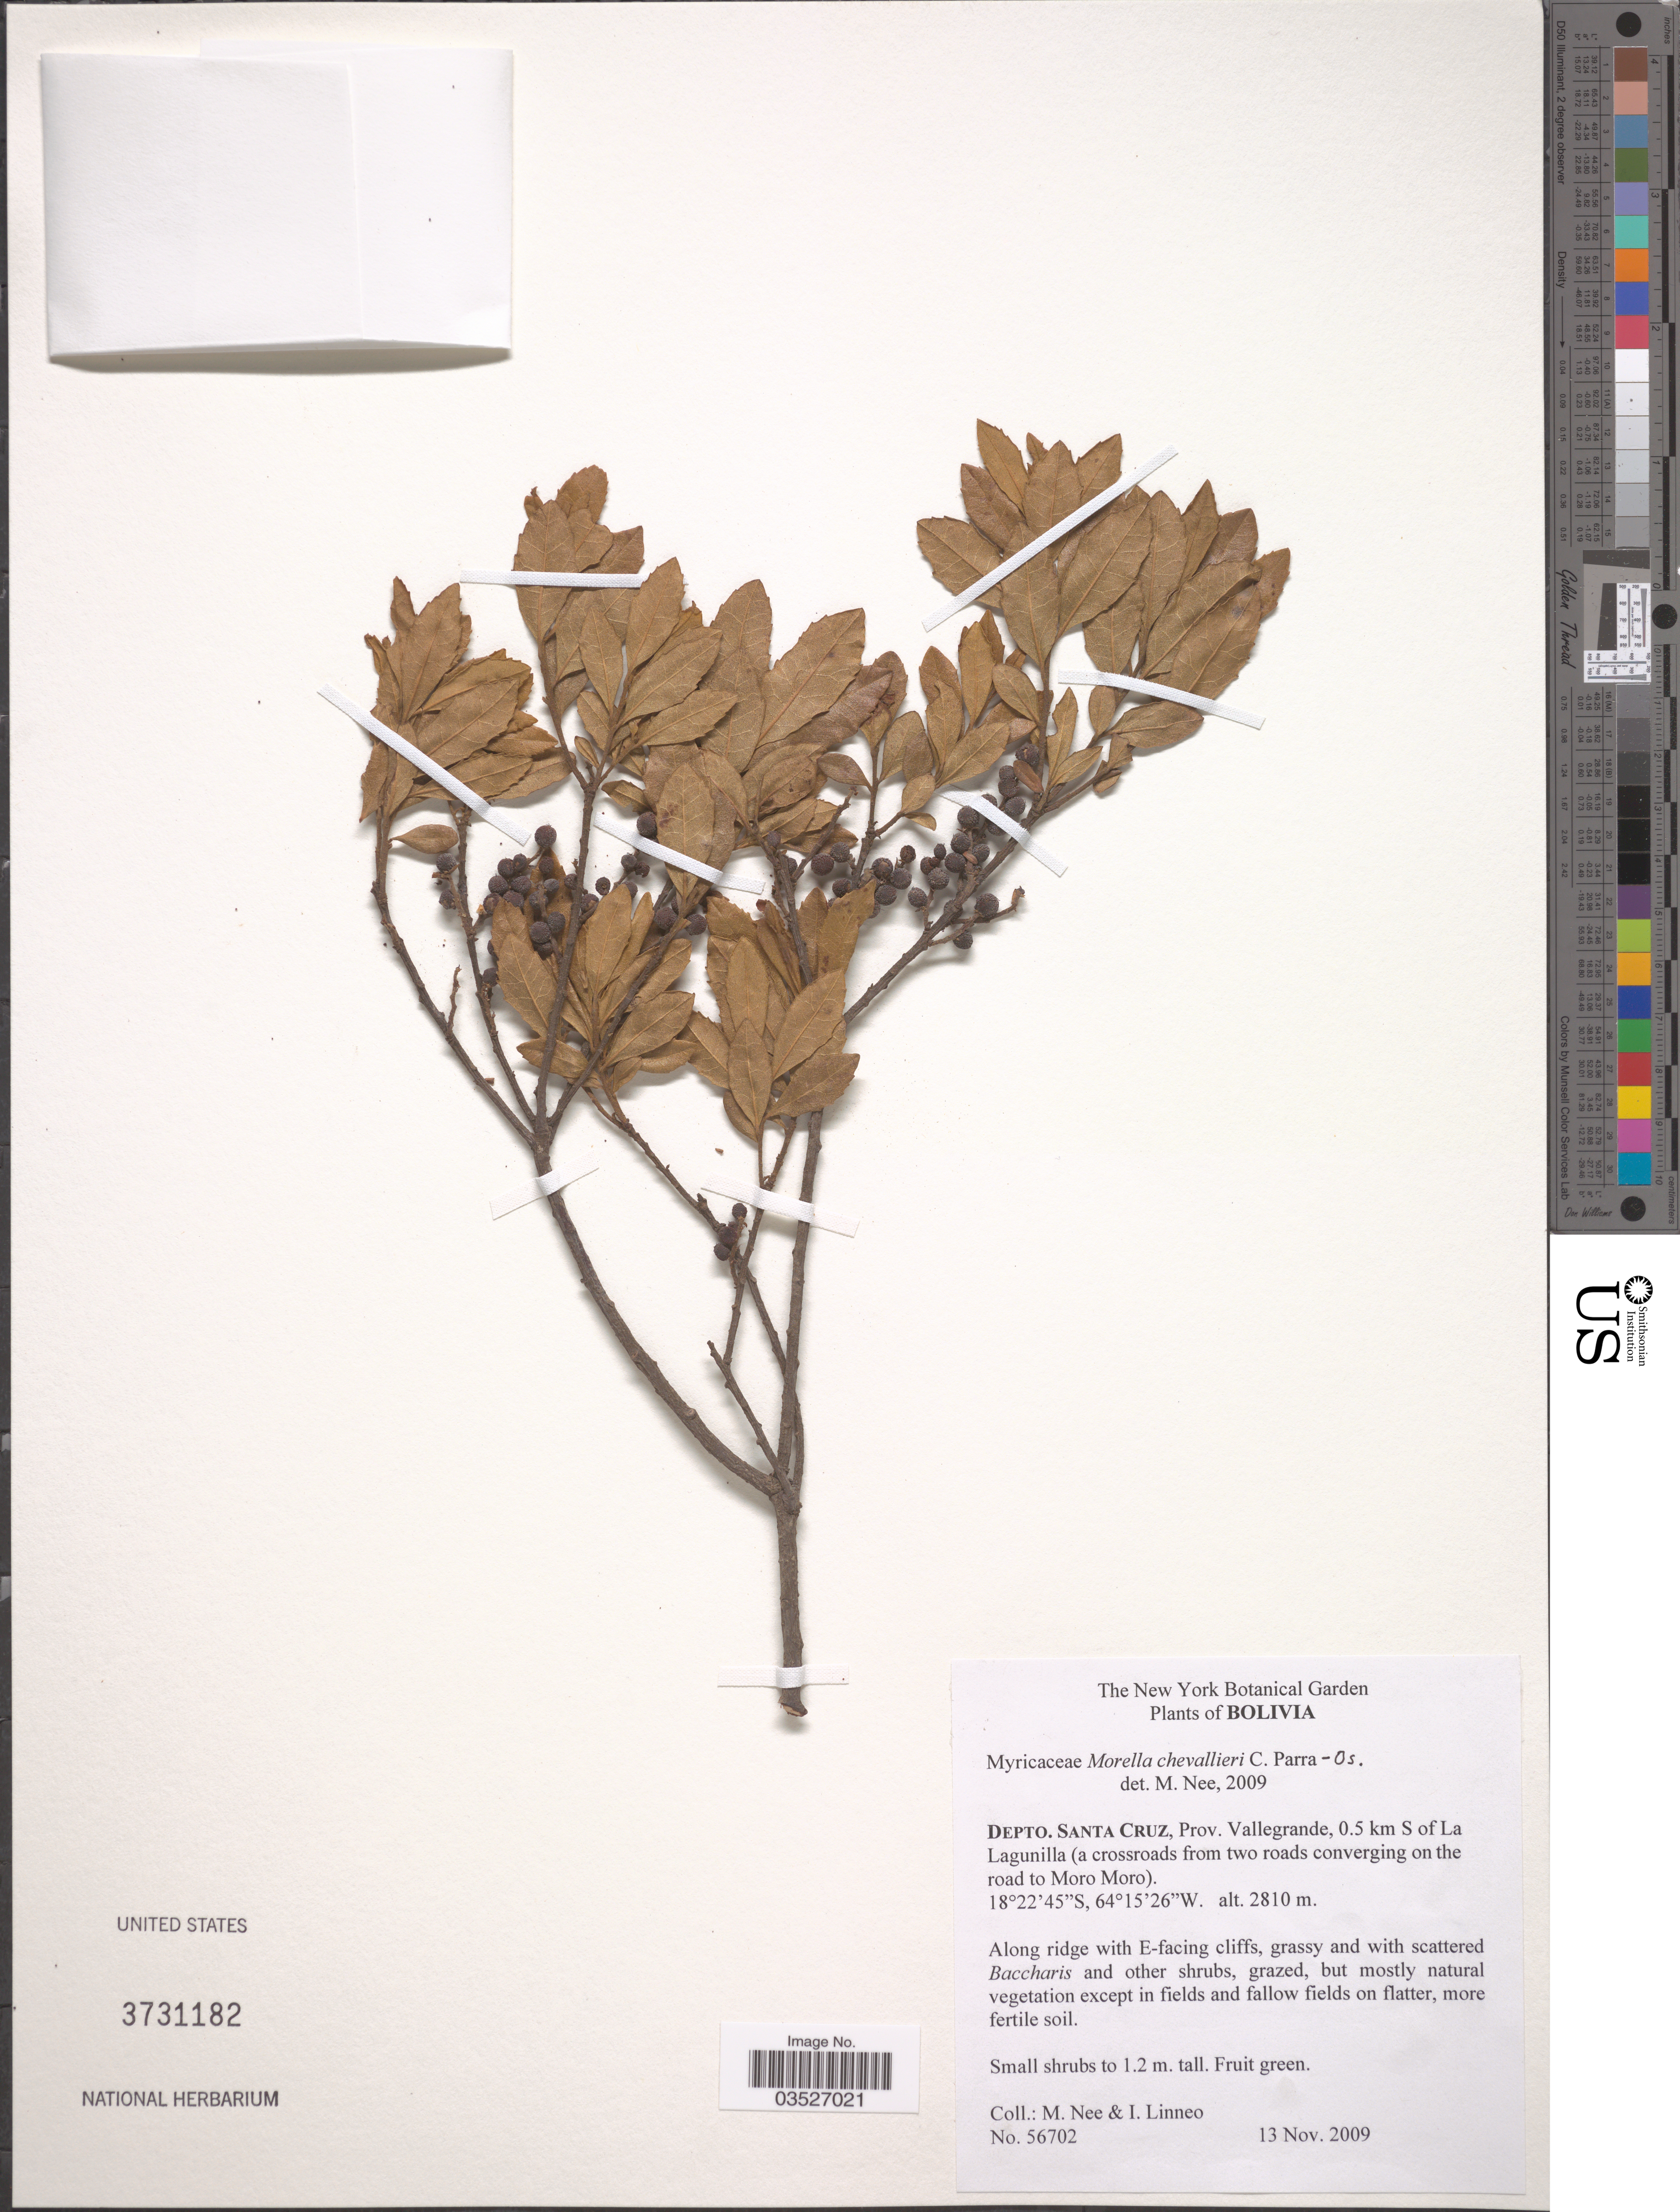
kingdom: Plantae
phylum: Tracheophyta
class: Magnoliopsida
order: Fagales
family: Myricaceae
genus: Morella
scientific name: Morella chevalieri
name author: Parra-Os.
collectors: M. Nee & I. Linneo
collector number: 56702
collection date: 2009-11-13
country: Bolivia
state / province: Santa Cruz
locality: Prov. Vallegrande, 0.5 km S of La Lagunilla (a crossroads from two roads converging on the road to Moro Moro).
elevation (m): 2810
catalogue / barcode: US 3731182